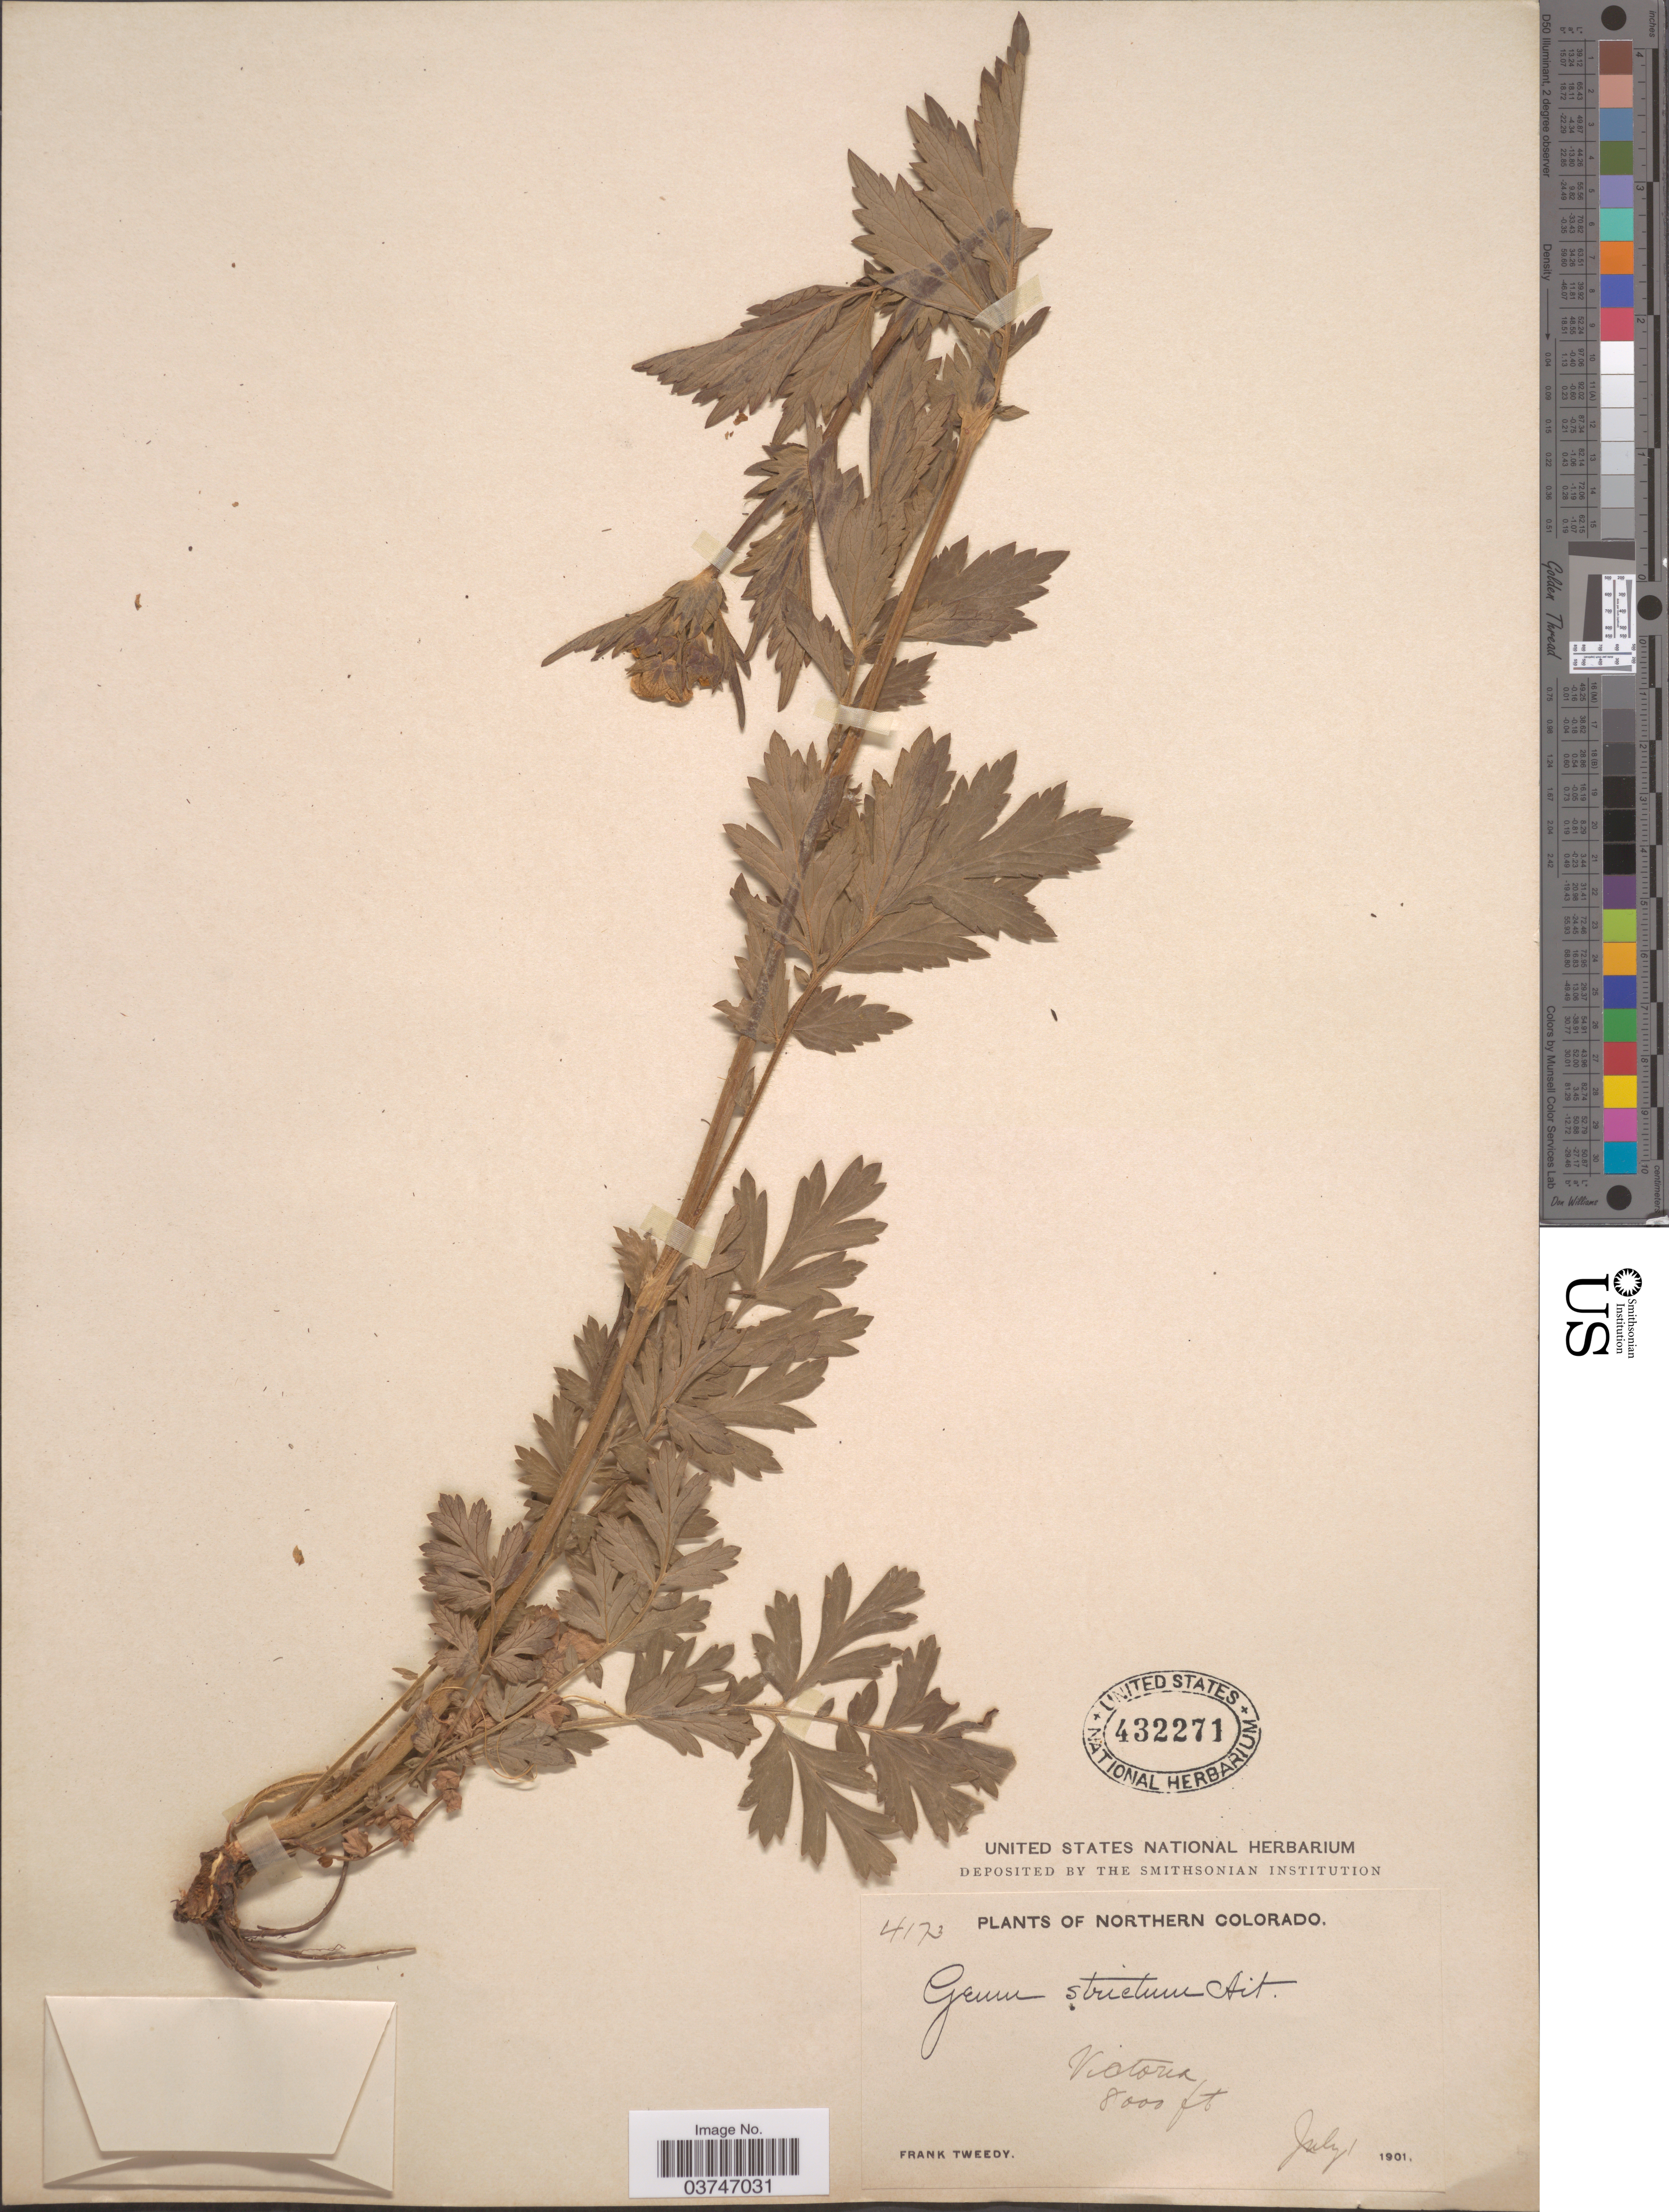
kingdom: Plantae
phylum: Tracheophyta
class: Magnoliopsida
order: Rosales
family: Rosaceae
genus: Geum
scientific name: Geum aleppicum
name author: Jacq.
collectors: F. Tweedy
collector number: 4173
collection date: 1901-07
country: United States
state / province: Colorado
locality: Northern Colorado. Victoria.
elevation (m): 2438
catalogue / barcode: US 432271